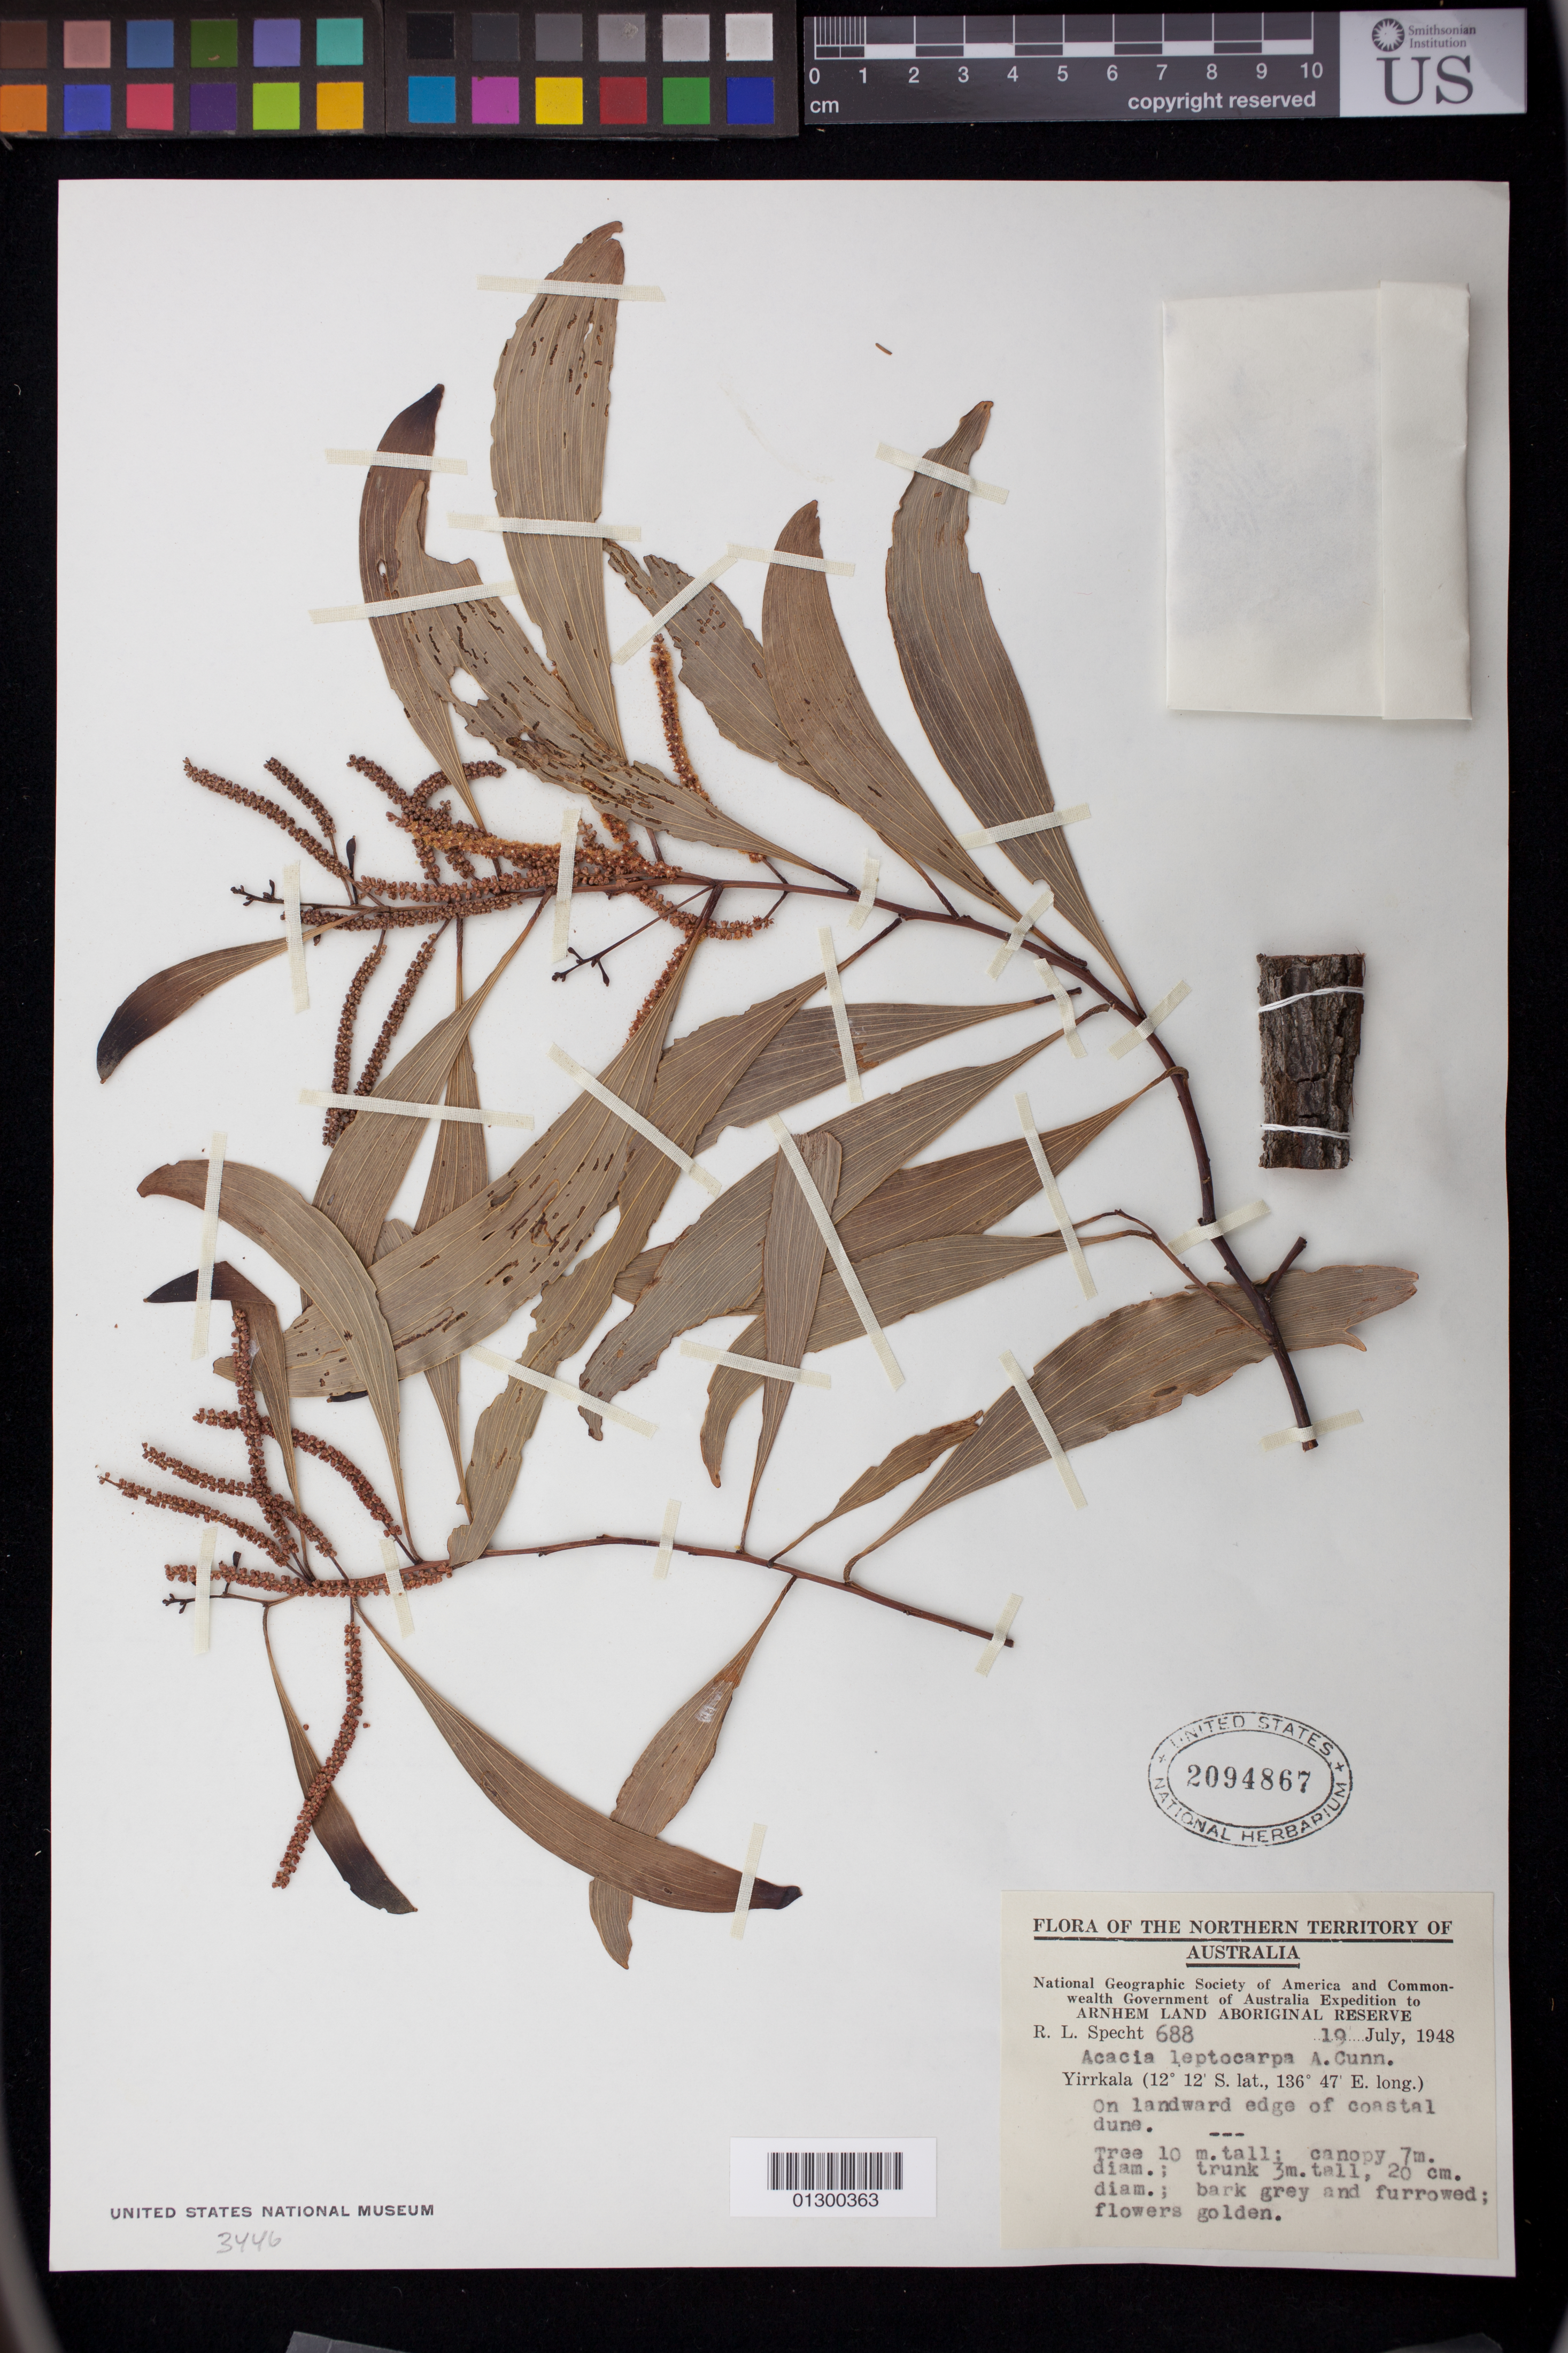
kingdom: Plantae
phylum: Tracheophyta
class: Magnoliopsida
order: Fabales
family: Fabaceae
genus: Acacia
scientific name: Acacia leptocarpa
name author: Benth.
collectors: R. L. Specht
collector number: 688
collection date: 1948-07-19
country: Australia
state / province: Northern Territory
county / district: East Arnhem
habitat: On landward edge of coastal dune.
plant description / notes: Tree 10 m. tall; canopy 7 m. diam.; trunk 3 m. tall, 20 cm. diam.; bark grey and furrowed; flowers golden.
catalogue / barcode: US 2094867